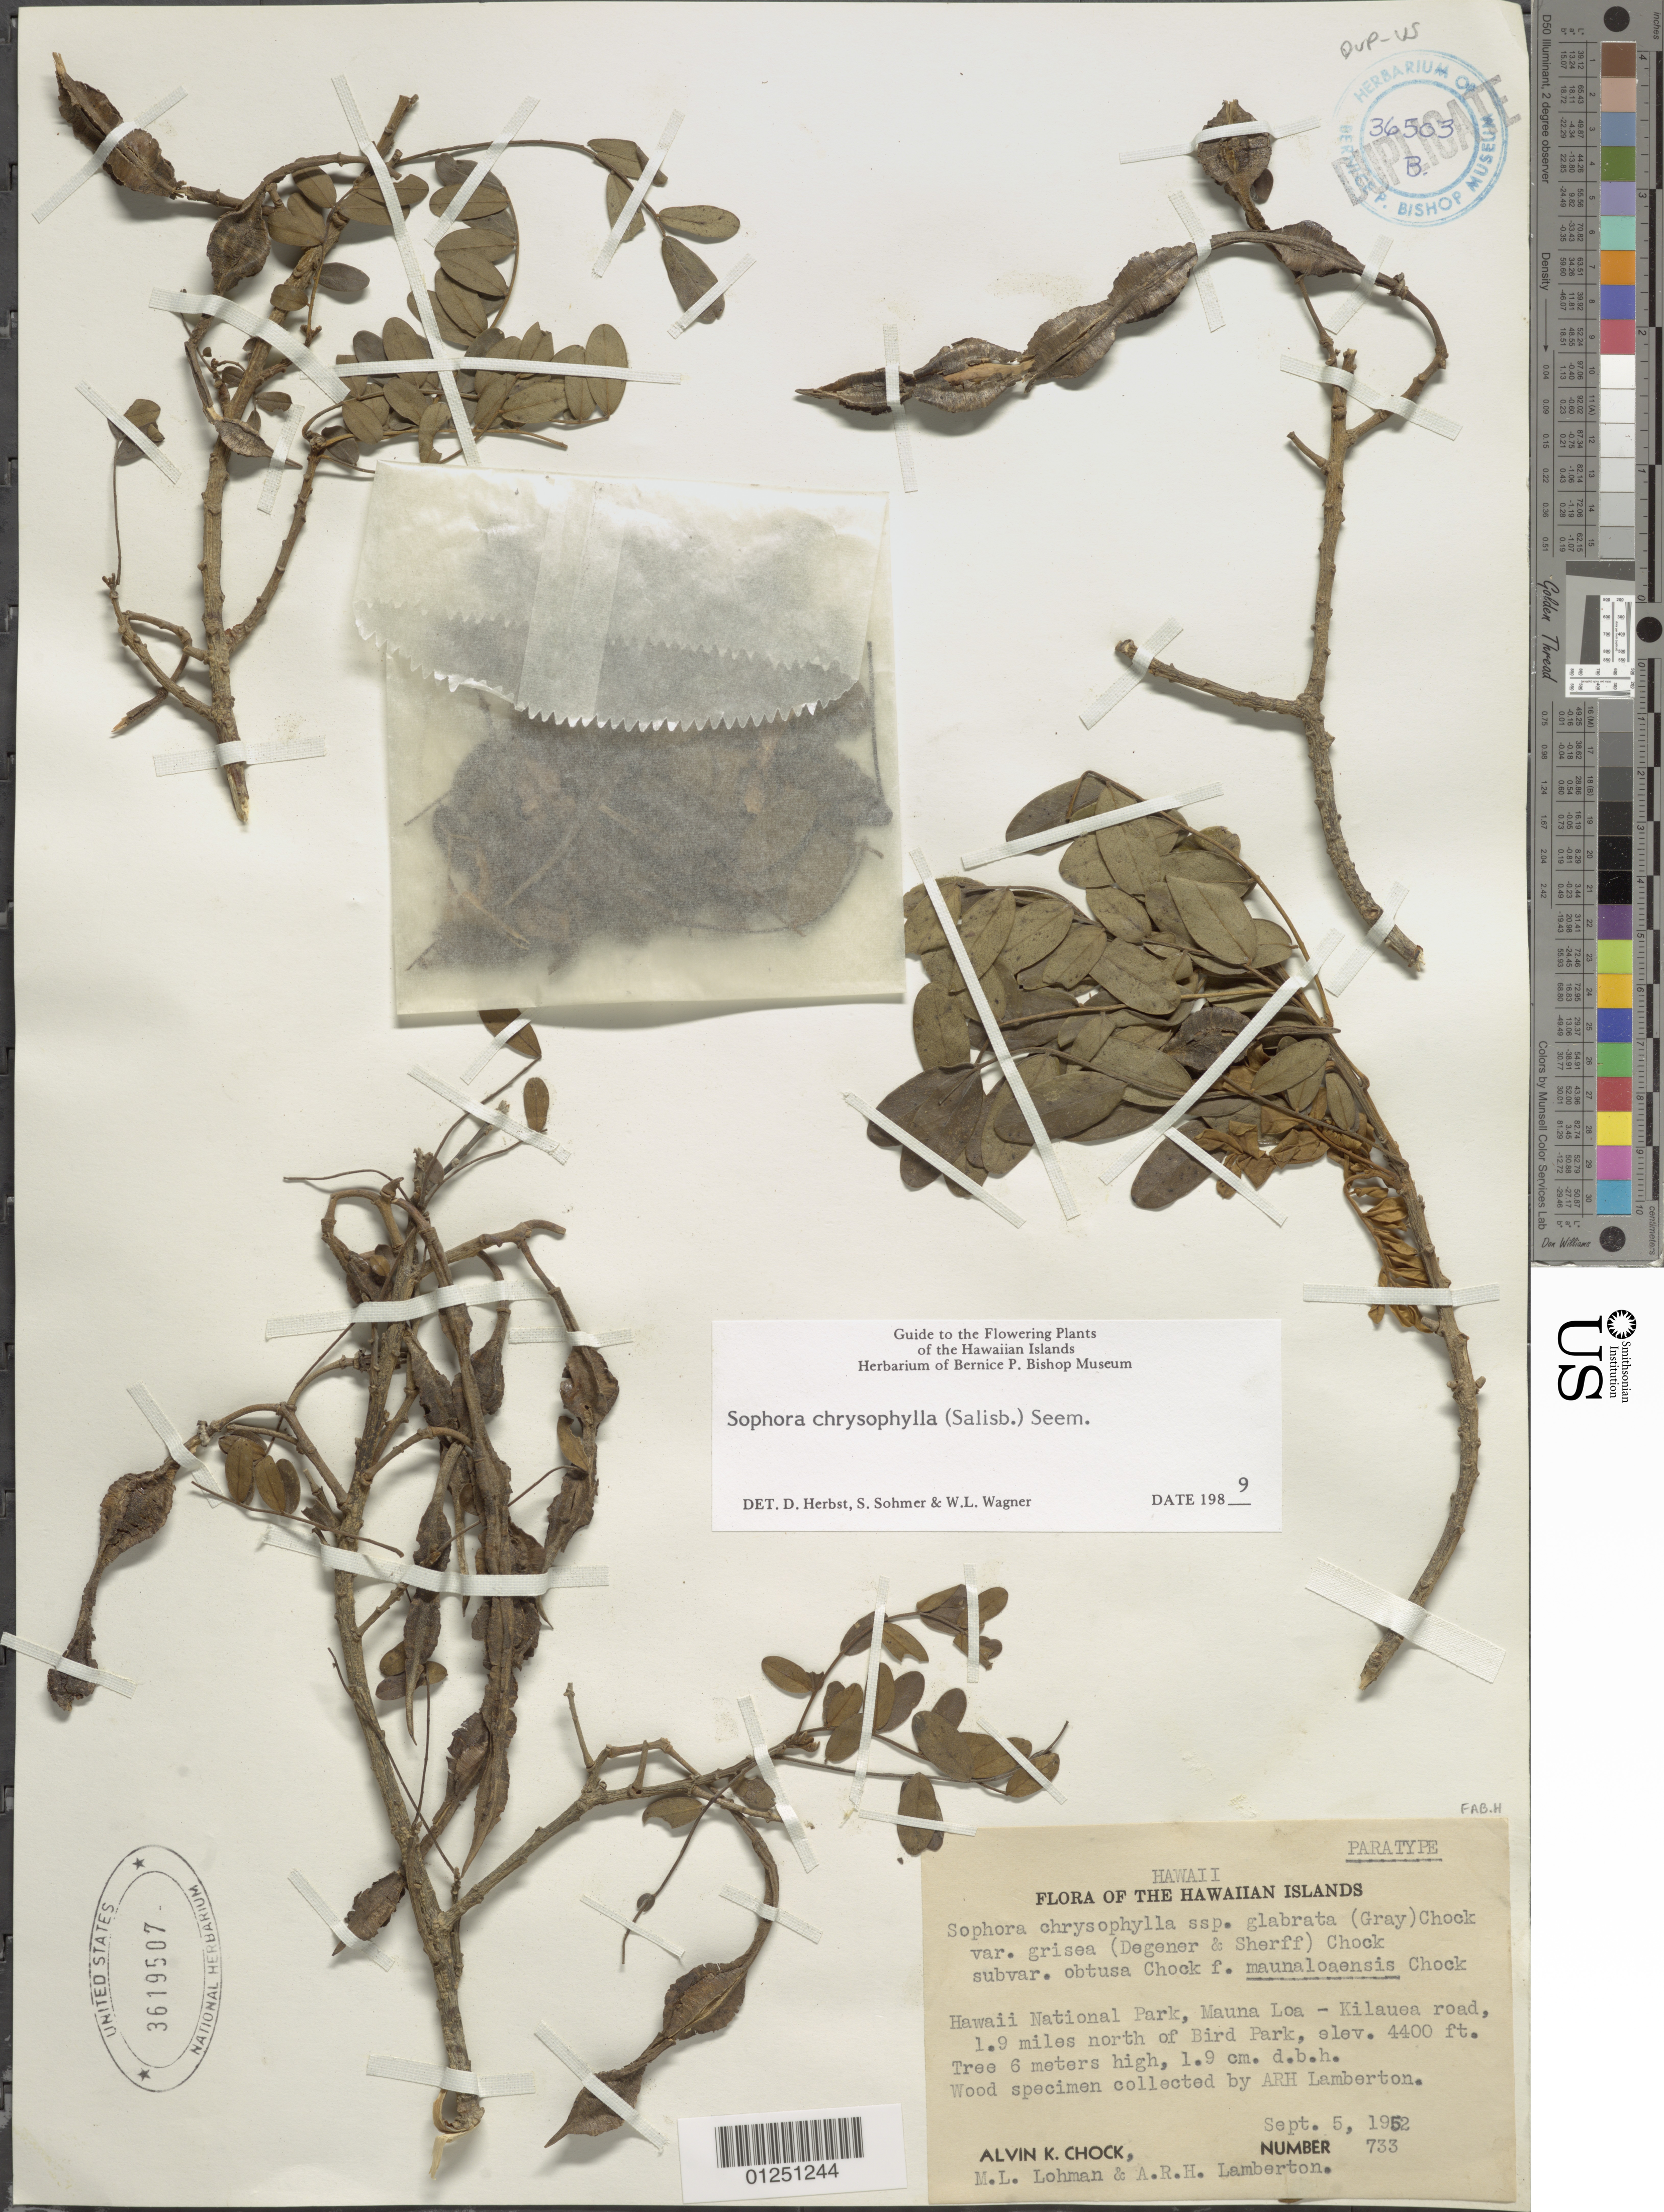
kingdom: Plantae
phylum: Tracheophyta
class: Magnoliopsida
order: Fabales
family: Fabaceae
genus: Sophora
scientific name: Sophora chrysophylla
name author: (Salisb.) Seem.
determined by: Wagner, W. L.; Herbst, D. R.; Sohmer, S. H.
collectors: A. Chock, M. Lohman & A. Lamberton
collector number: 733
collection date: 1952-09-05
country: United States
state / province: Hawaii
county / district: Hawaii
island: Hawaii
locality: Hawaii National Park, end of Mauna Loa-Kilauea Road, 1.9 miles north of Bird Park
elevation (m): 1341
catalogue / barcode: US 3619507